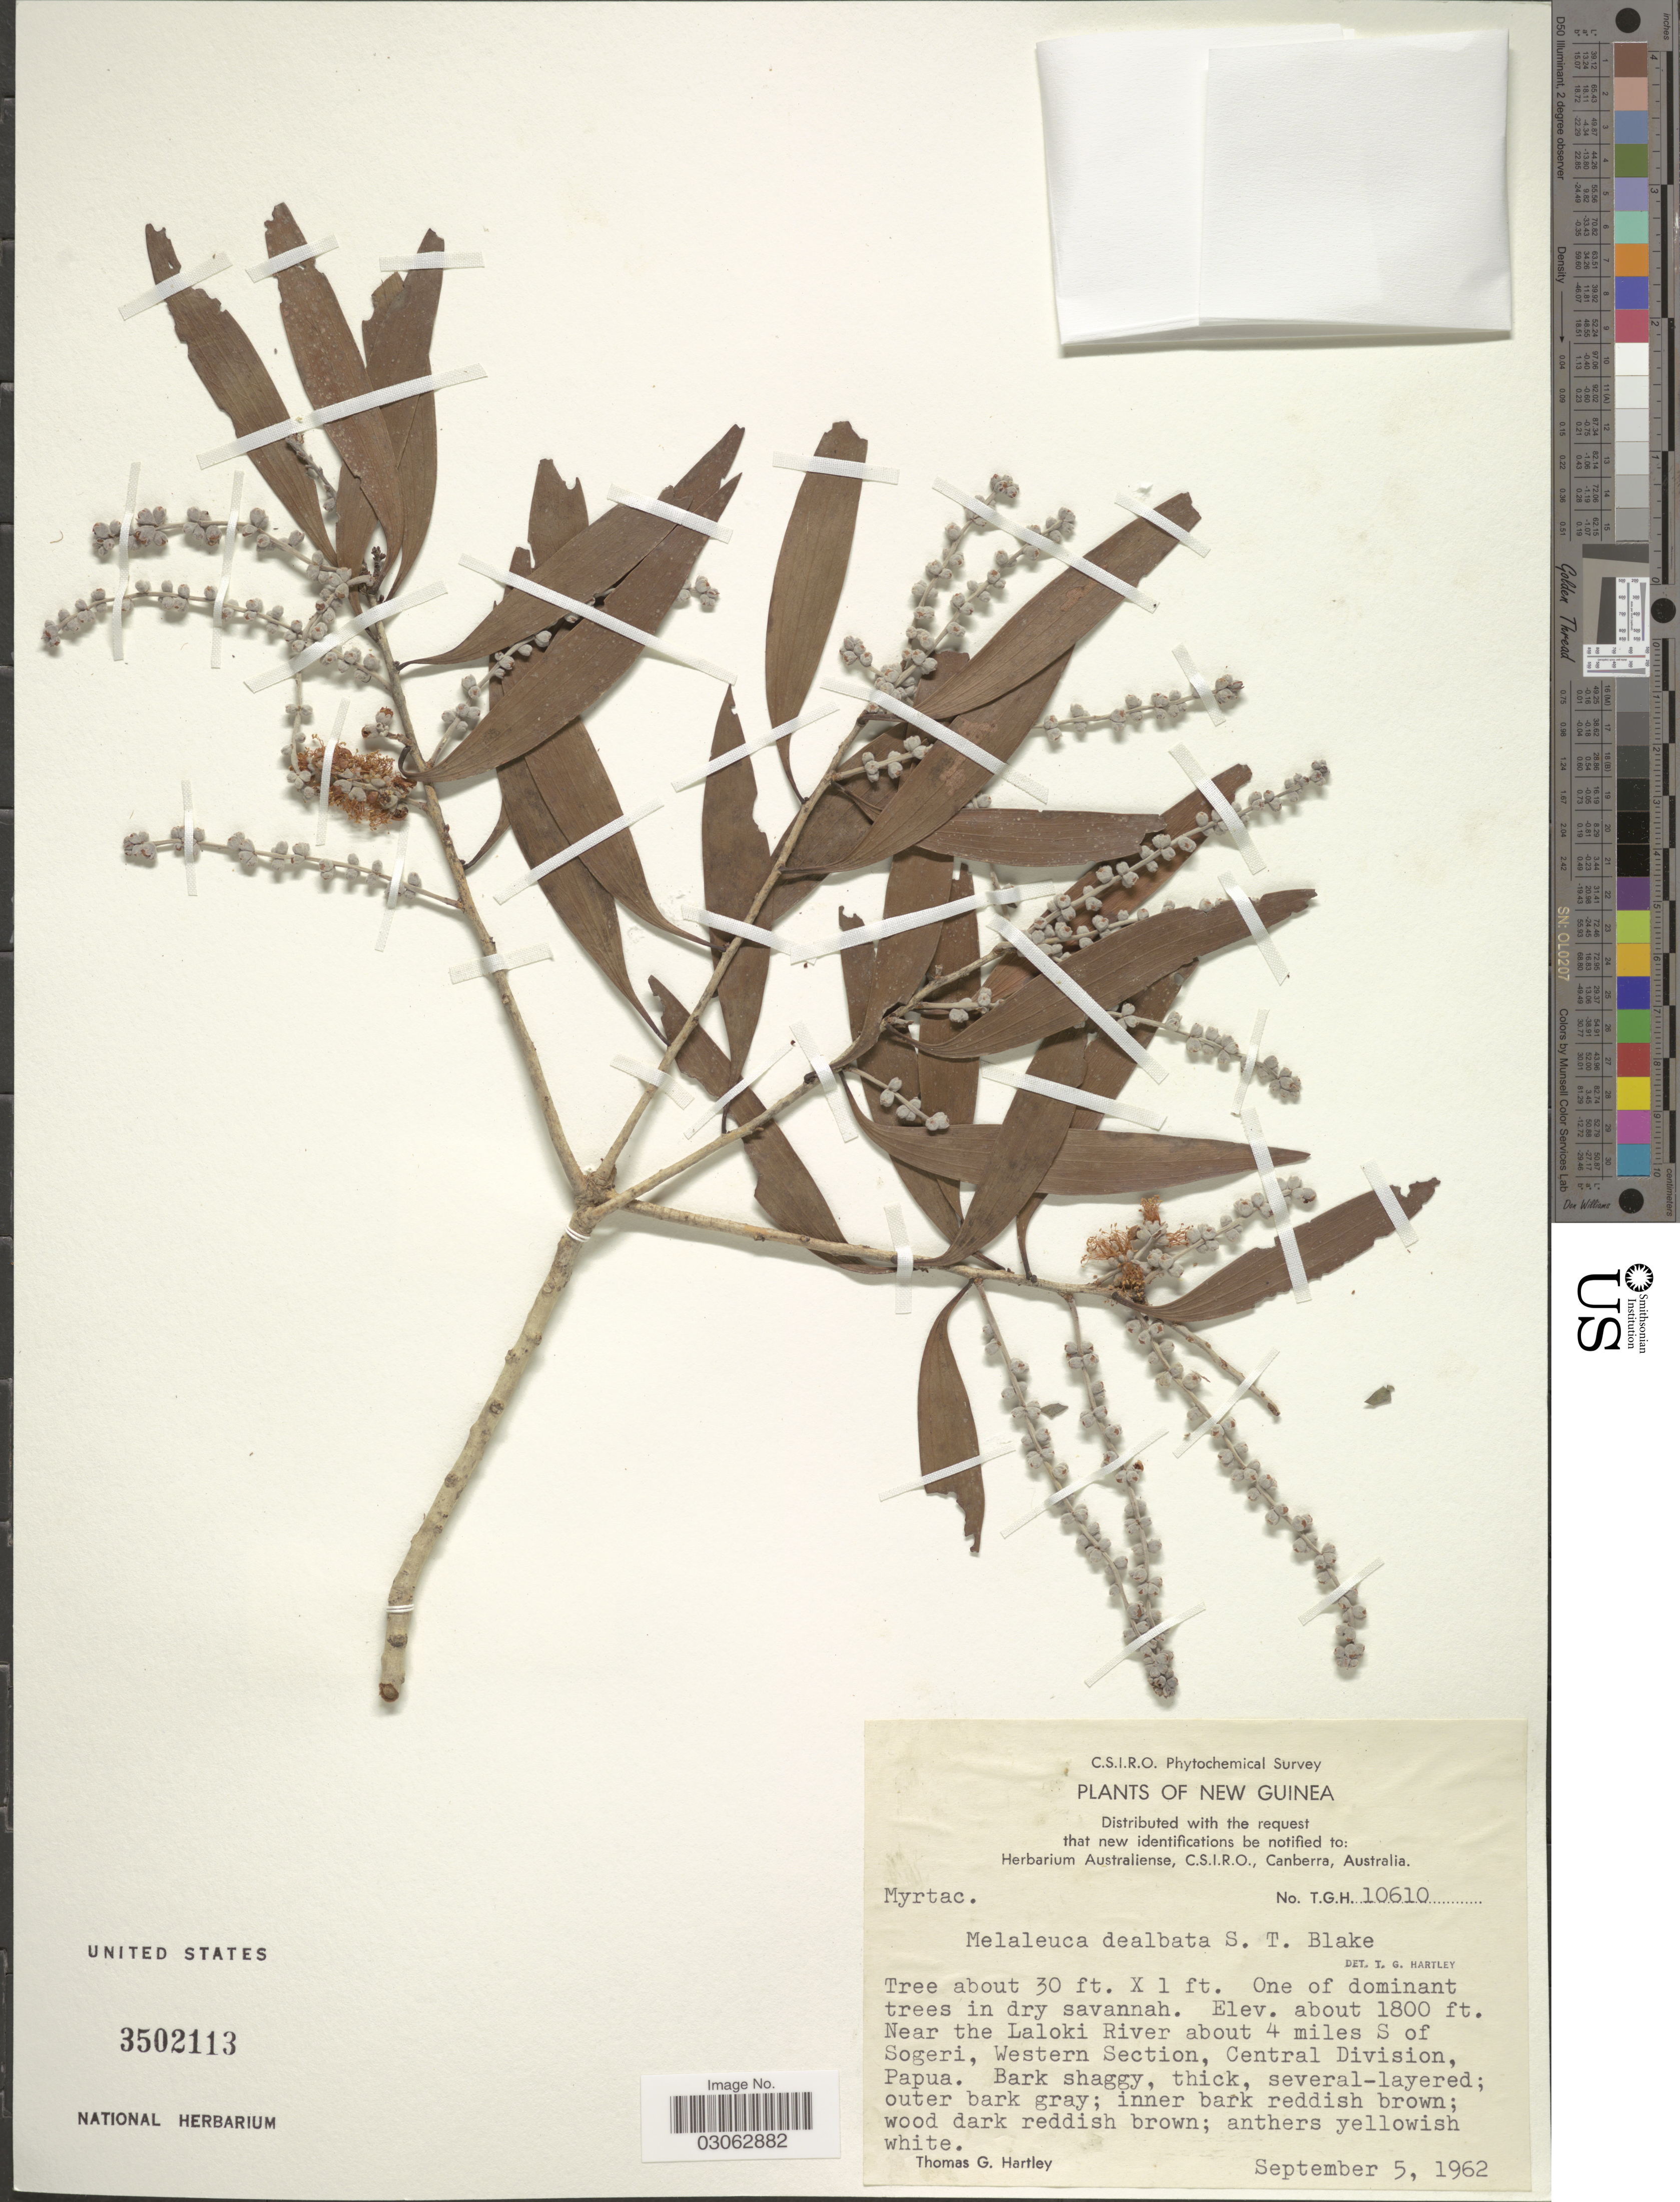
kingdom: Plantae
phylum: Tracheophyta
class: Magnoliopsida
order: Myrtales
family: Myrtaceae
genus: Melaleuca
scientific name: Melaleuca dealbata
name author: S.T. Blake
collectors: T. G. Hartley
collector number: T.G.H 10610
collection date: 1962-09-05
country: Papua New Guinea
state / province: Central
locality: New Guinea. Near the Laloki River about 4 miles S of Sogeri, Western Section, Central Division.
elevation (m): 549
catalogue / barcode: US 3502113